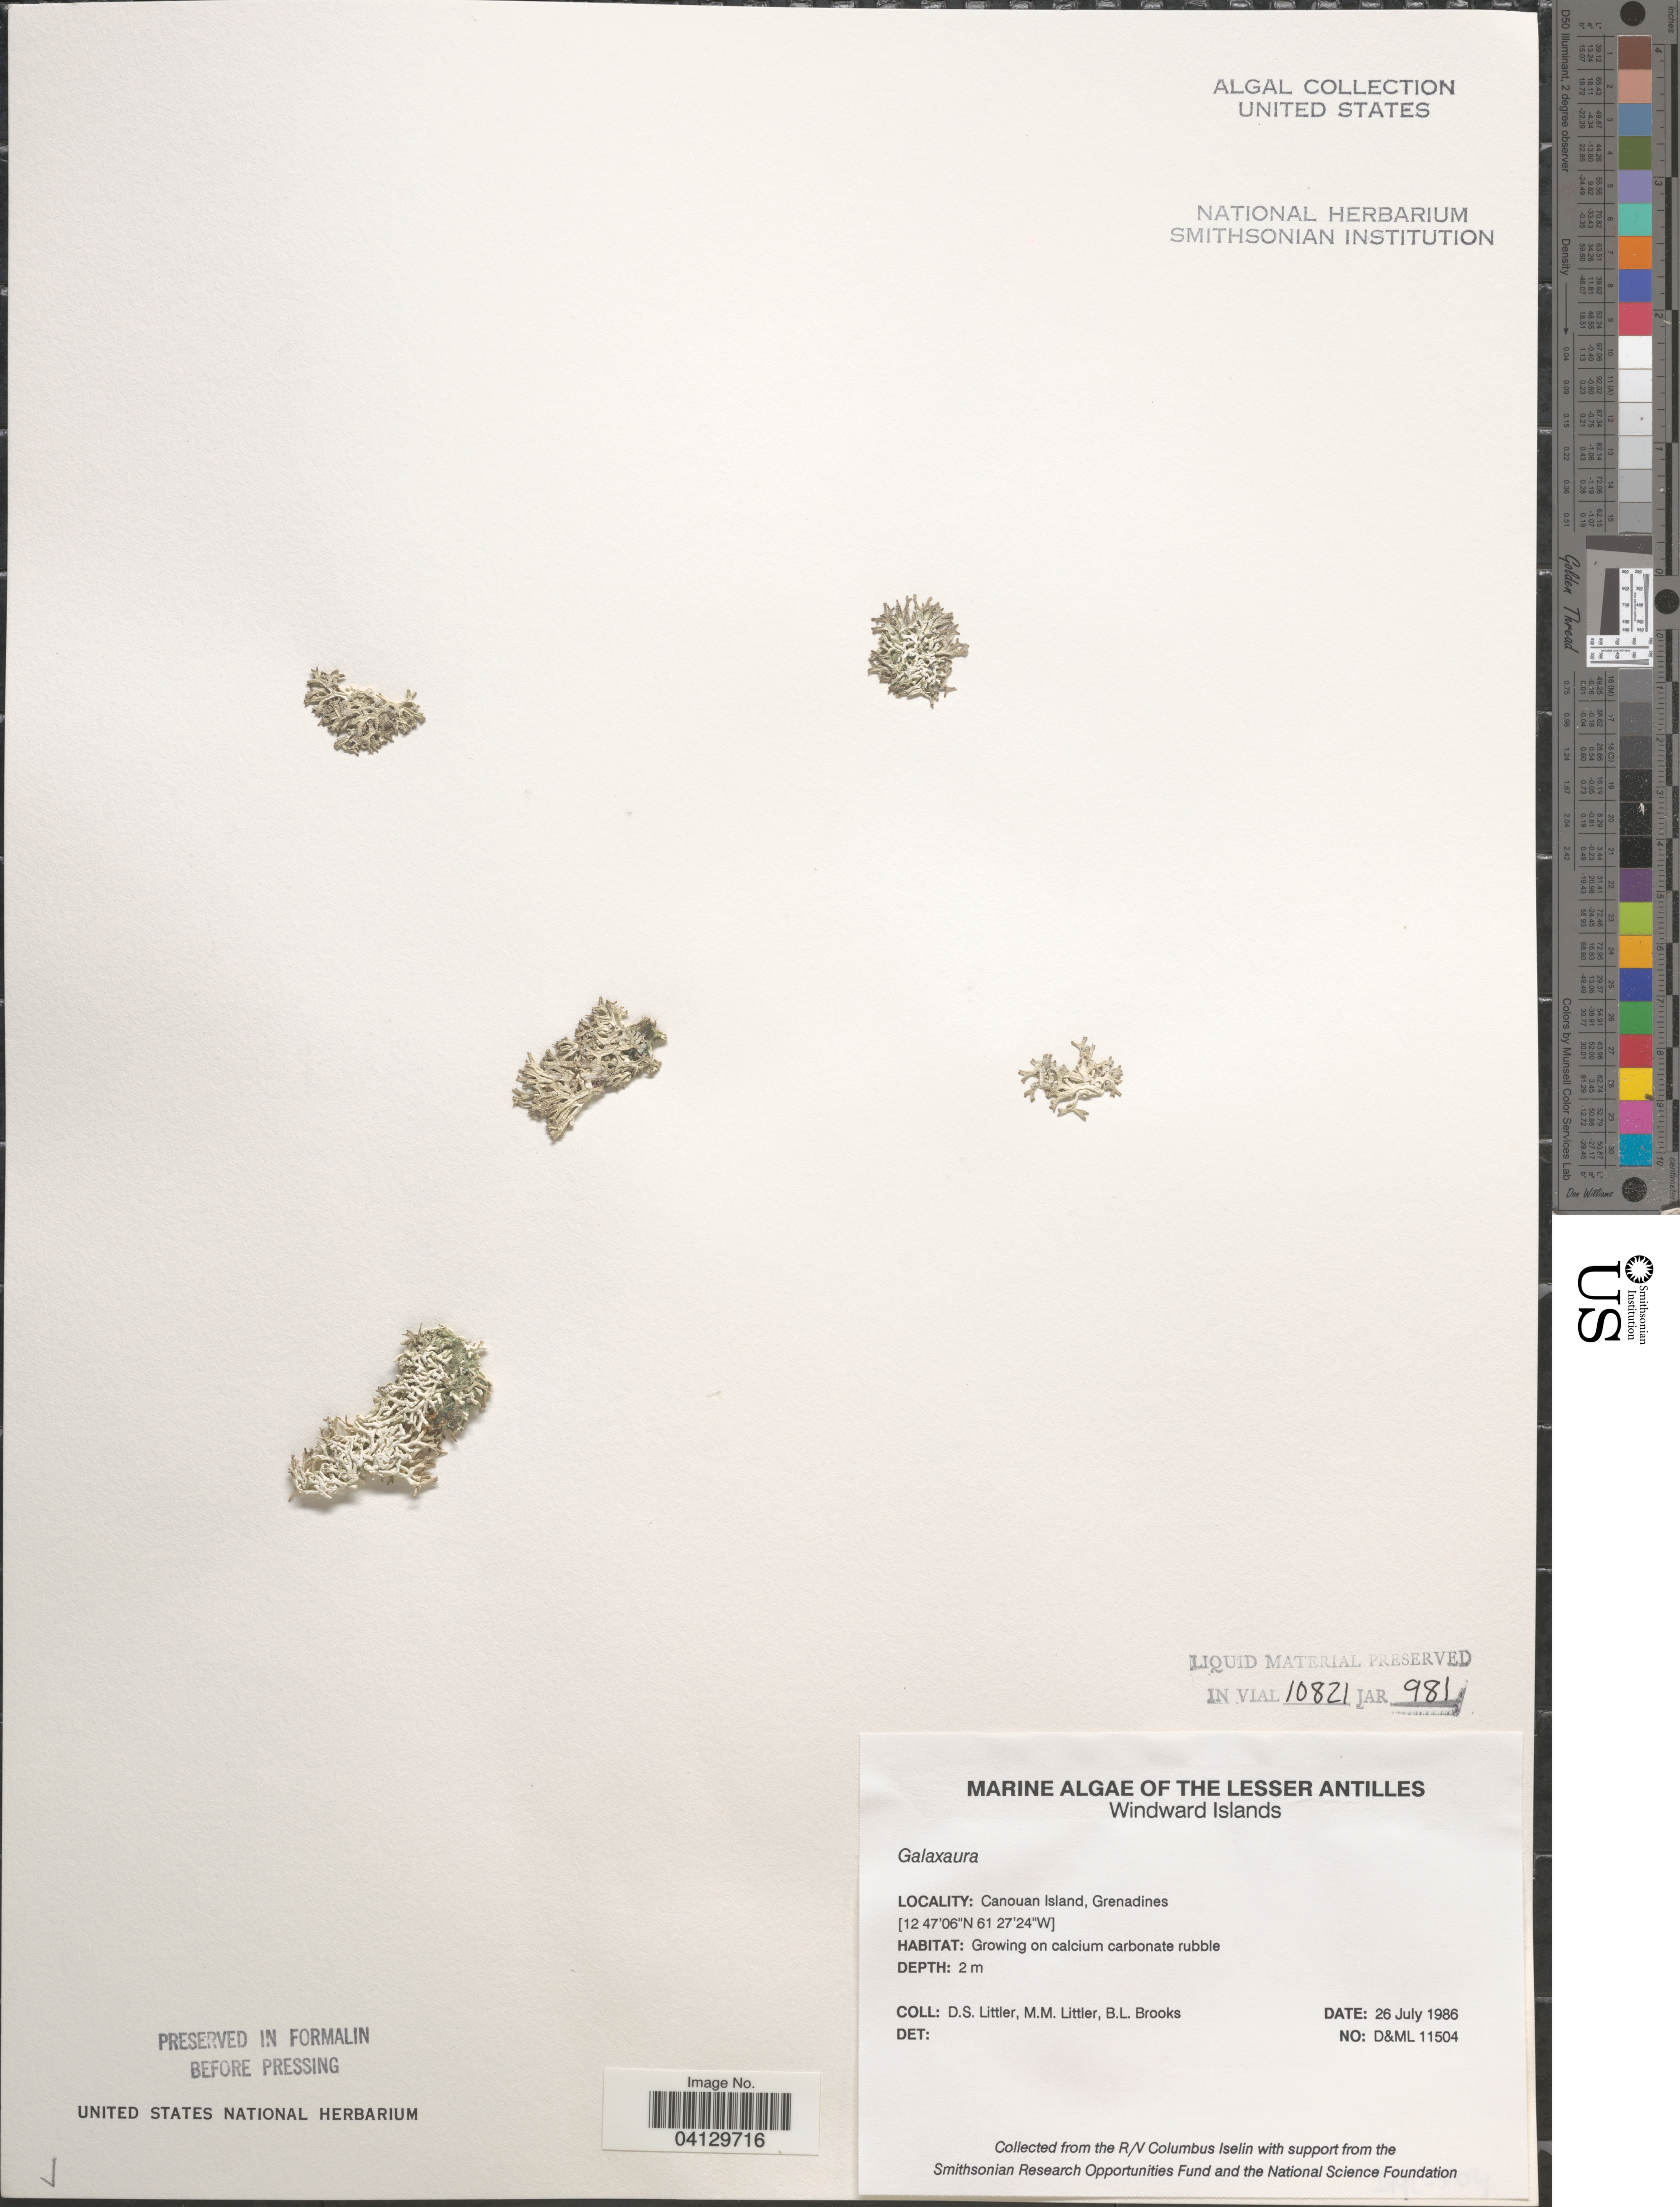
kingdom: Plantae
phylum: Rhodophyta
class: Florideophyceae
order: Nemaliales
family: Galaxauraceae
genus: Galaxaura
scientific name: Galaxaura sp.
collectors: D. S. Littler & B. Brooks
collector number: D&ML11504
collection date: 1986-07-26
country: St. Vincent - Grenadines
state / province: Grenadines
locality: The Lesser Antilles. Windward Islands. Canouan Island, Grenadines.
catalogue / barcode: US 328757